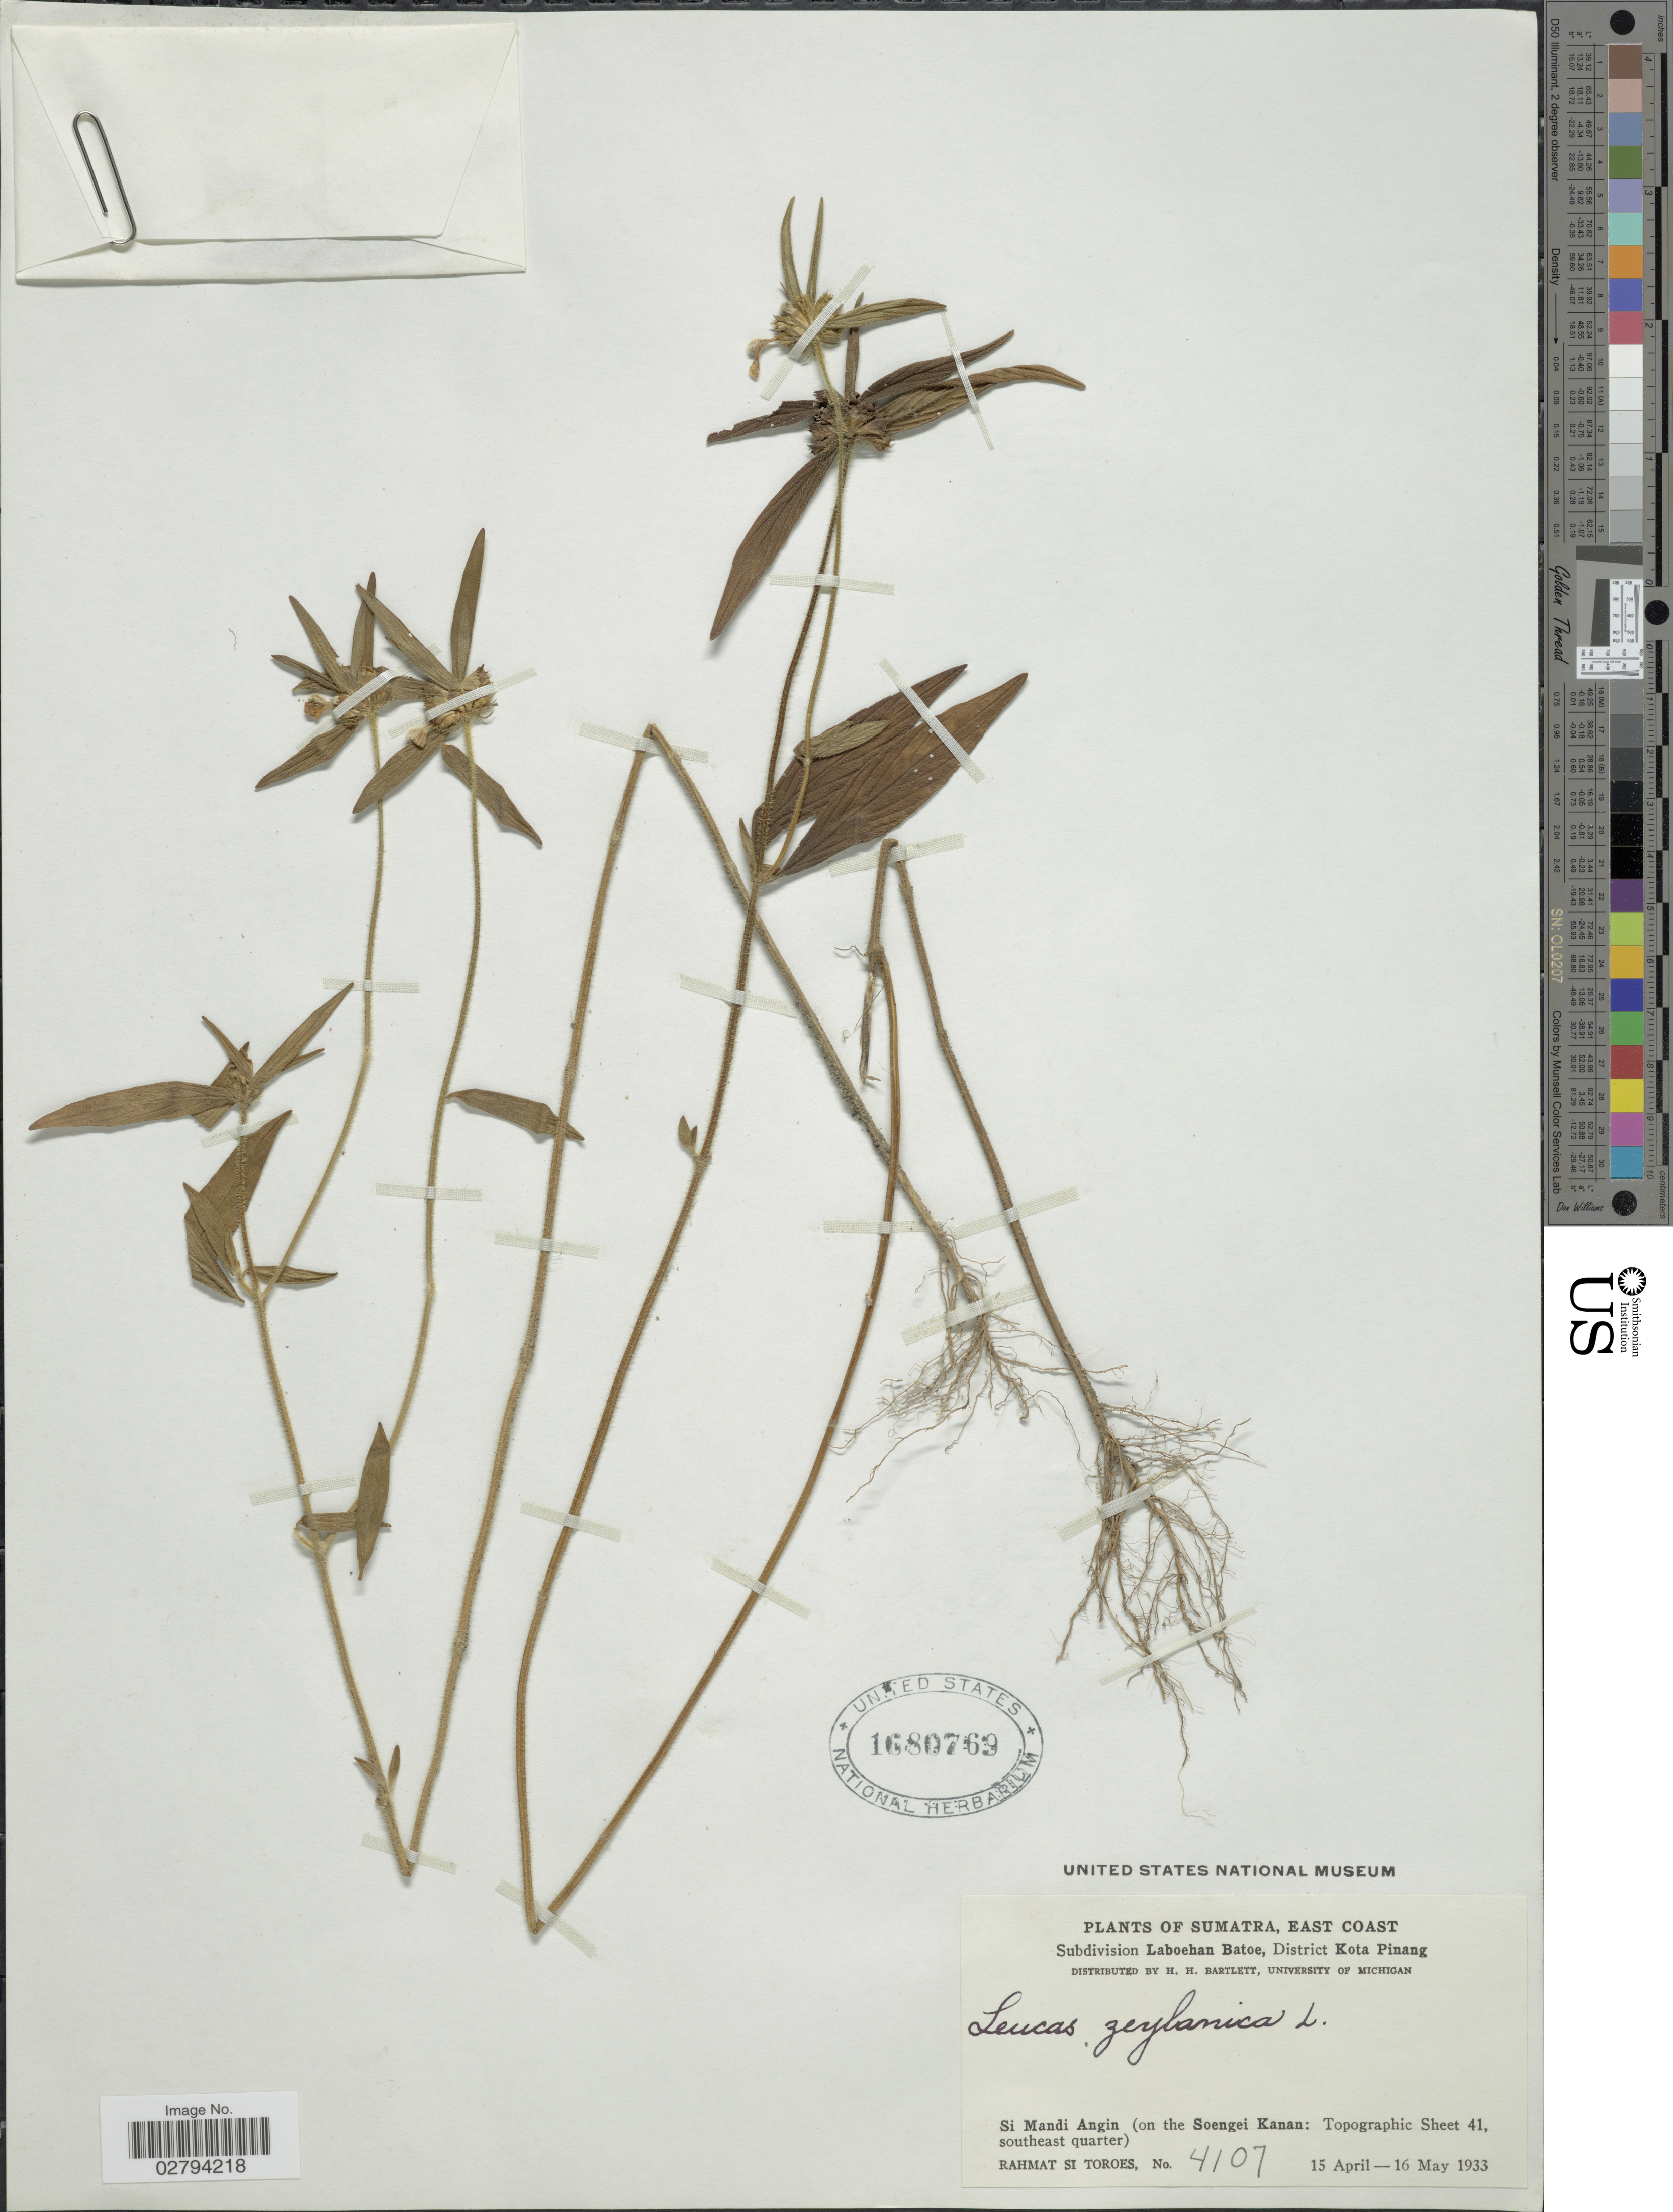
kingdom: Plantae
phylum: Tracheophyta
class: Magnoliopsida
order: Lamiales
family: Lamiaceae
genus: Leucas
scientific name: Leucas zeylanica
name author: (L.) W.T. Aiton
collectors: Rahmat Si Boeea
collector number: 4107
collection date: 1933-04-15/1933-05-16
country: Indonesia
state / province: Sumatra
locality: Sumatra, East Coast, Subdivision Laboehan Batoe, District Kota Pinang, Si Mandi Angin (on the Soengei Kanan: Topographic Sheet 41, southeast quarter).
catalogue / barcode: US 1680769